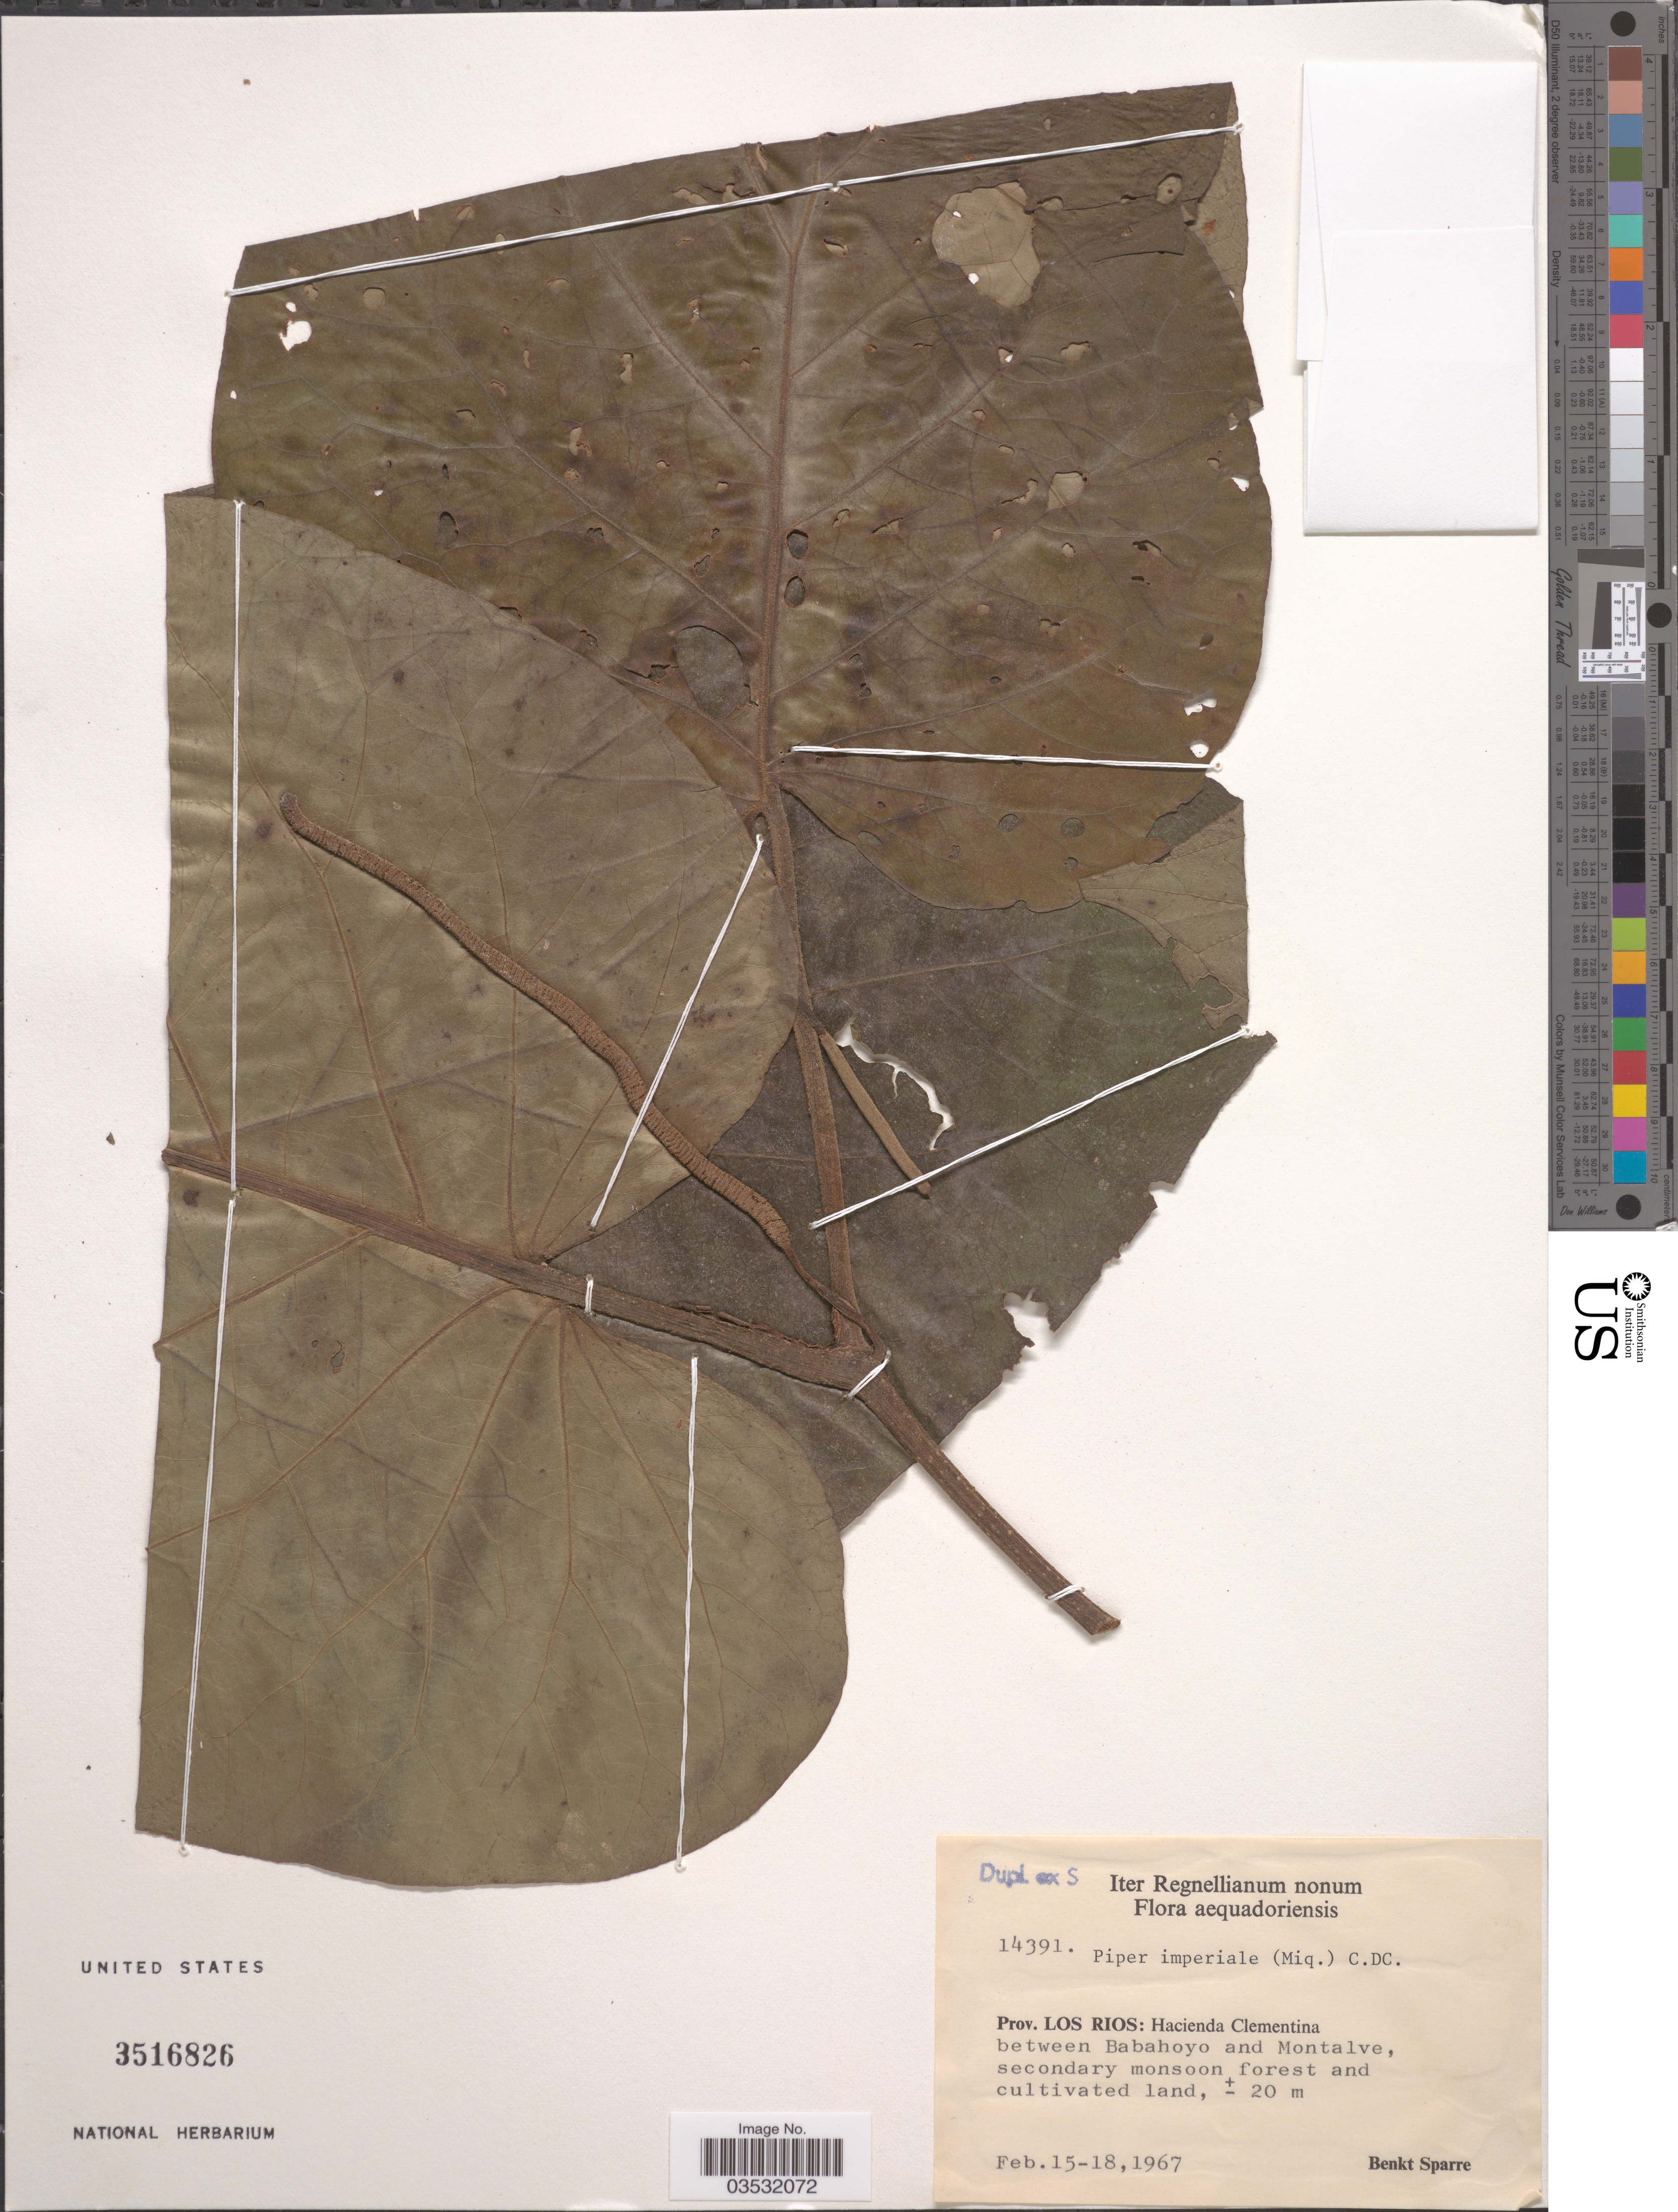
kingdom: Plantae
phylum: Tracheophyta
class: Magnoliopsida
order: Piperales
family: Piperaceae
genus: Piper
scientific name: Piper imperiale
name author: (Miq.) C. DC.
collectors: B. Sparre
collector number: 14391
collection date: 1967-02-15/1967-02-18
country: Ecuador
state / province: Los Ríos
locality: Hacienda Clementina between Babahoyo and Montalve, secondary monsoon forest and cultivated land.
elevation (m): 20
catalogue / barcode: US 3516826